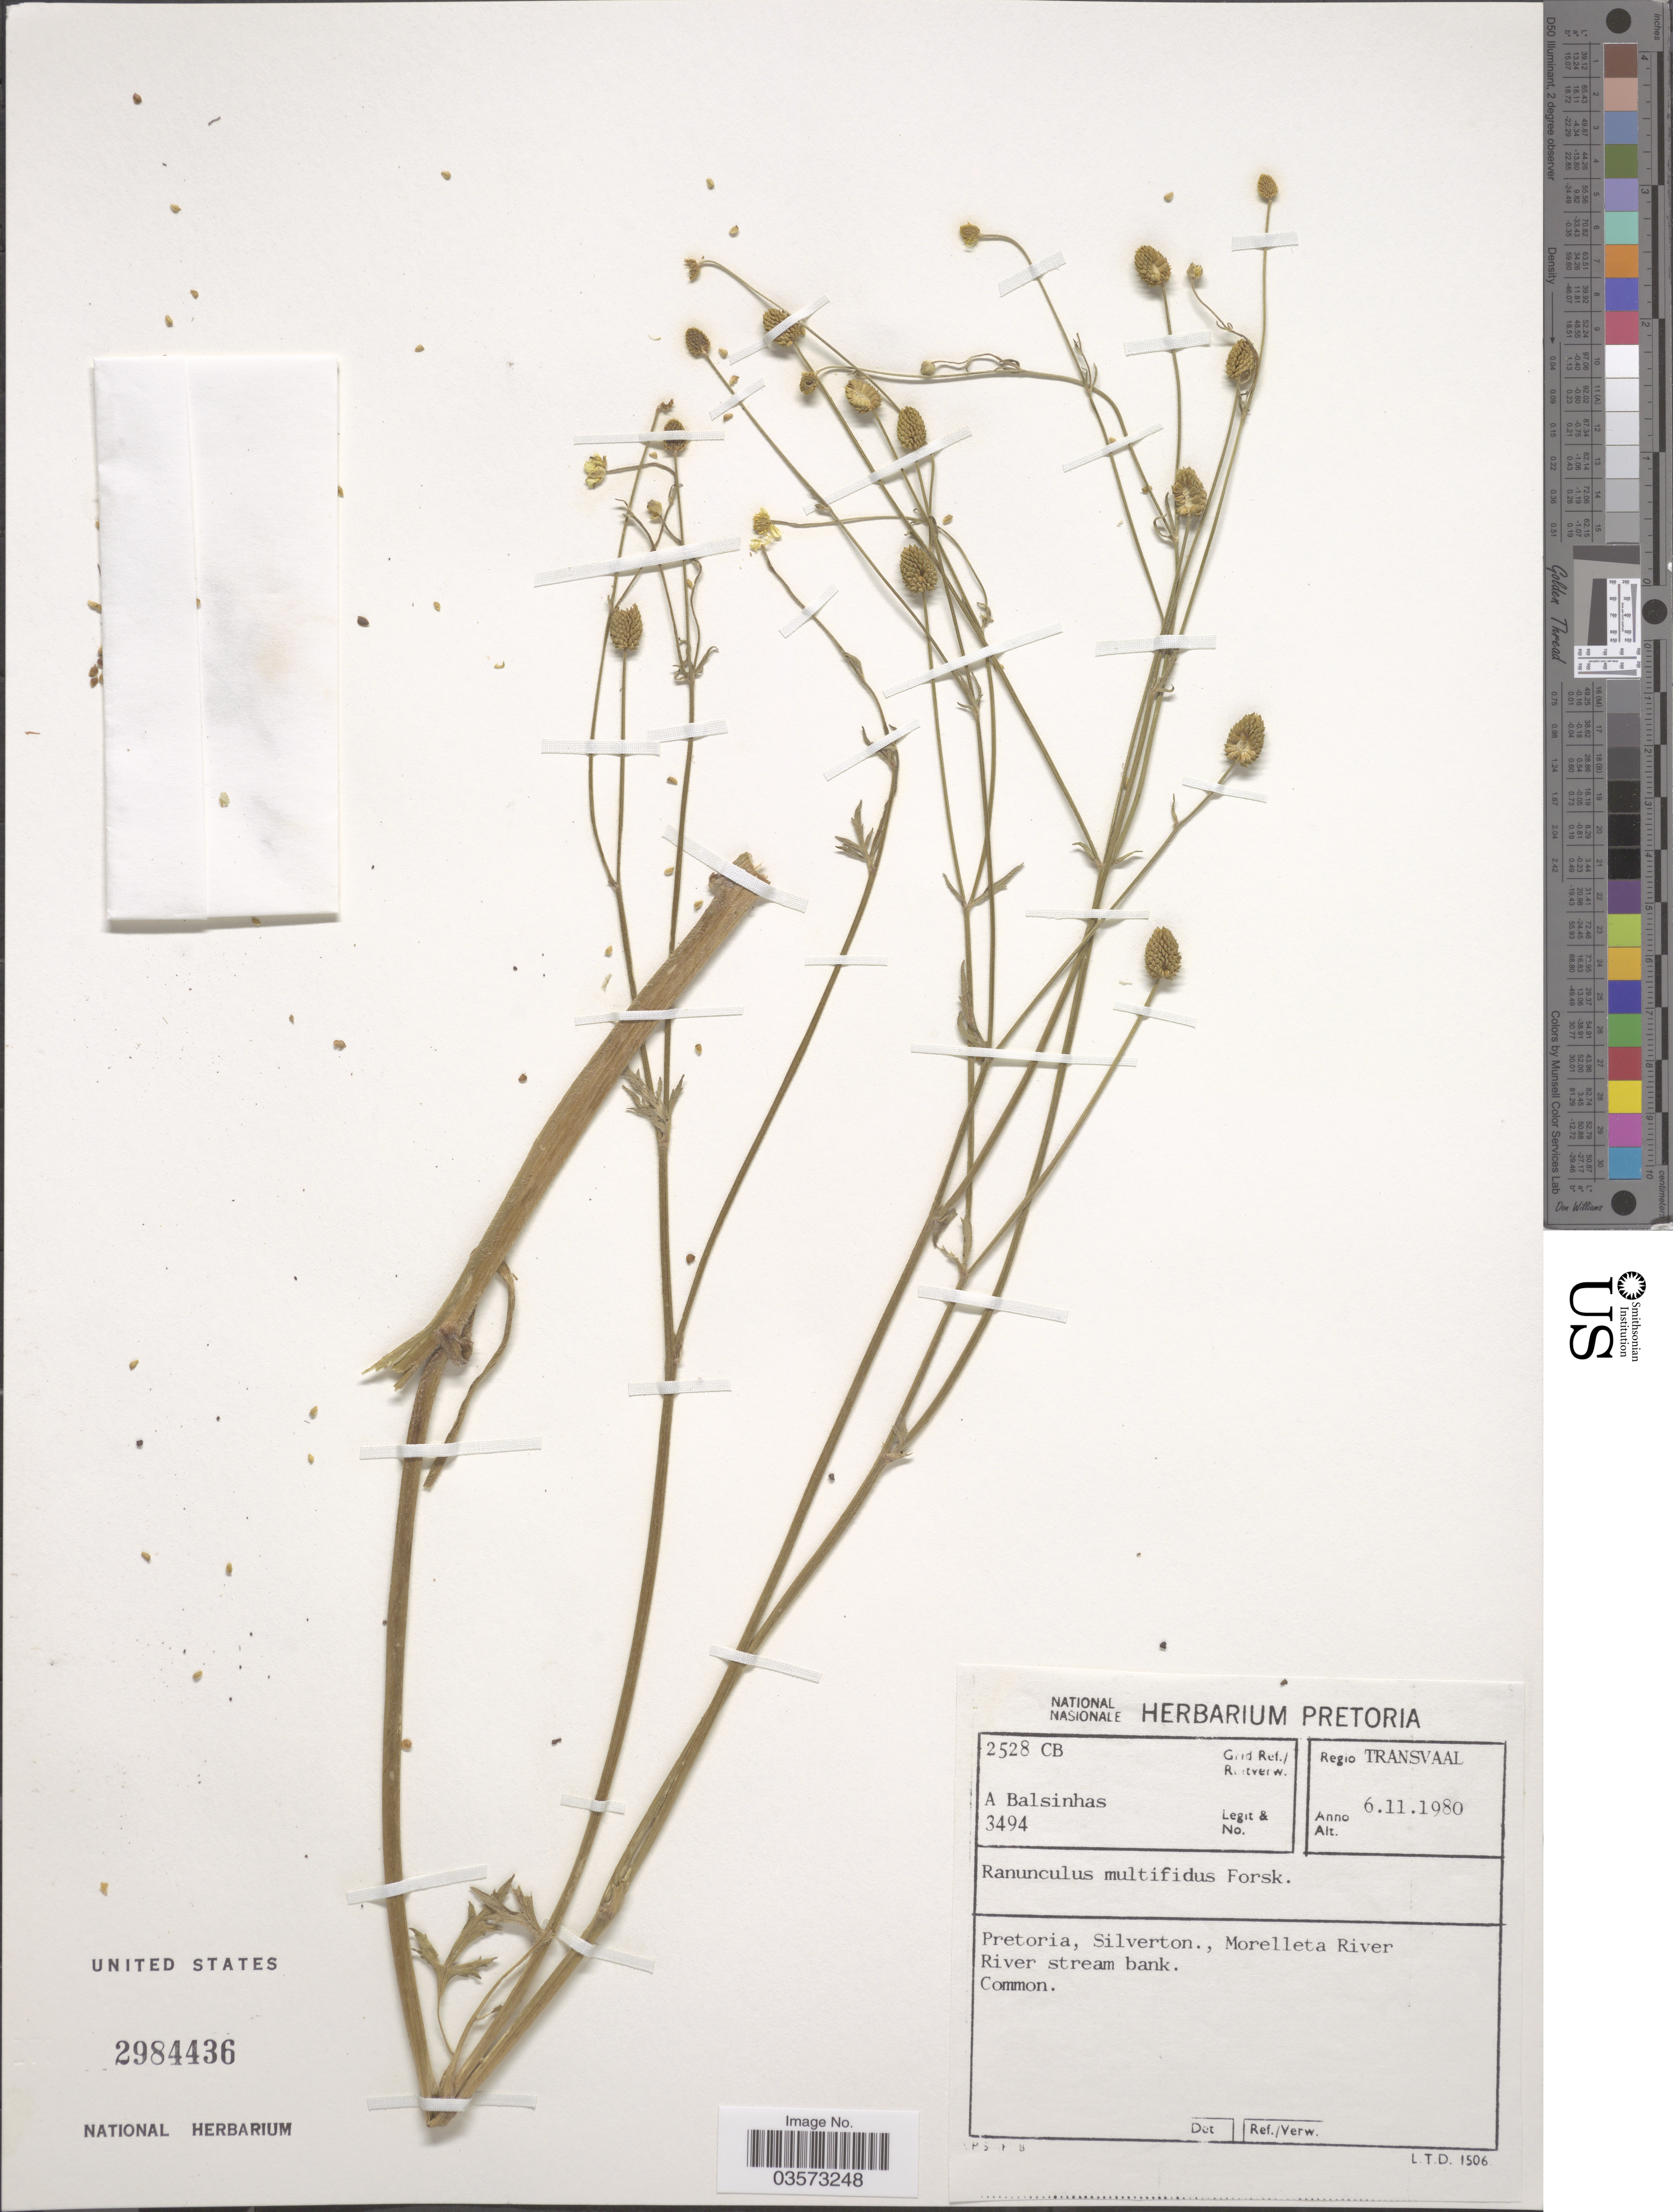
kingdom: Plantae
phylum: Tracheophyta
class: Magnoliopsida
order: Ranunculales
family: Ranunculaceae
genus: Ranunculus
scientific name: Ranunculus multifidus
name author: Forssk.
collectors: A. A. Balsinhas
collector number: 3494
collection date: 1980-11-06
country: South Africa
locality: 2528 CB Grid Ref./Ruiterverw. Regio Transvaal. Pretoria, Silverton., Morelleta River. River stream bank.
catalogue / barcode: US 2984436